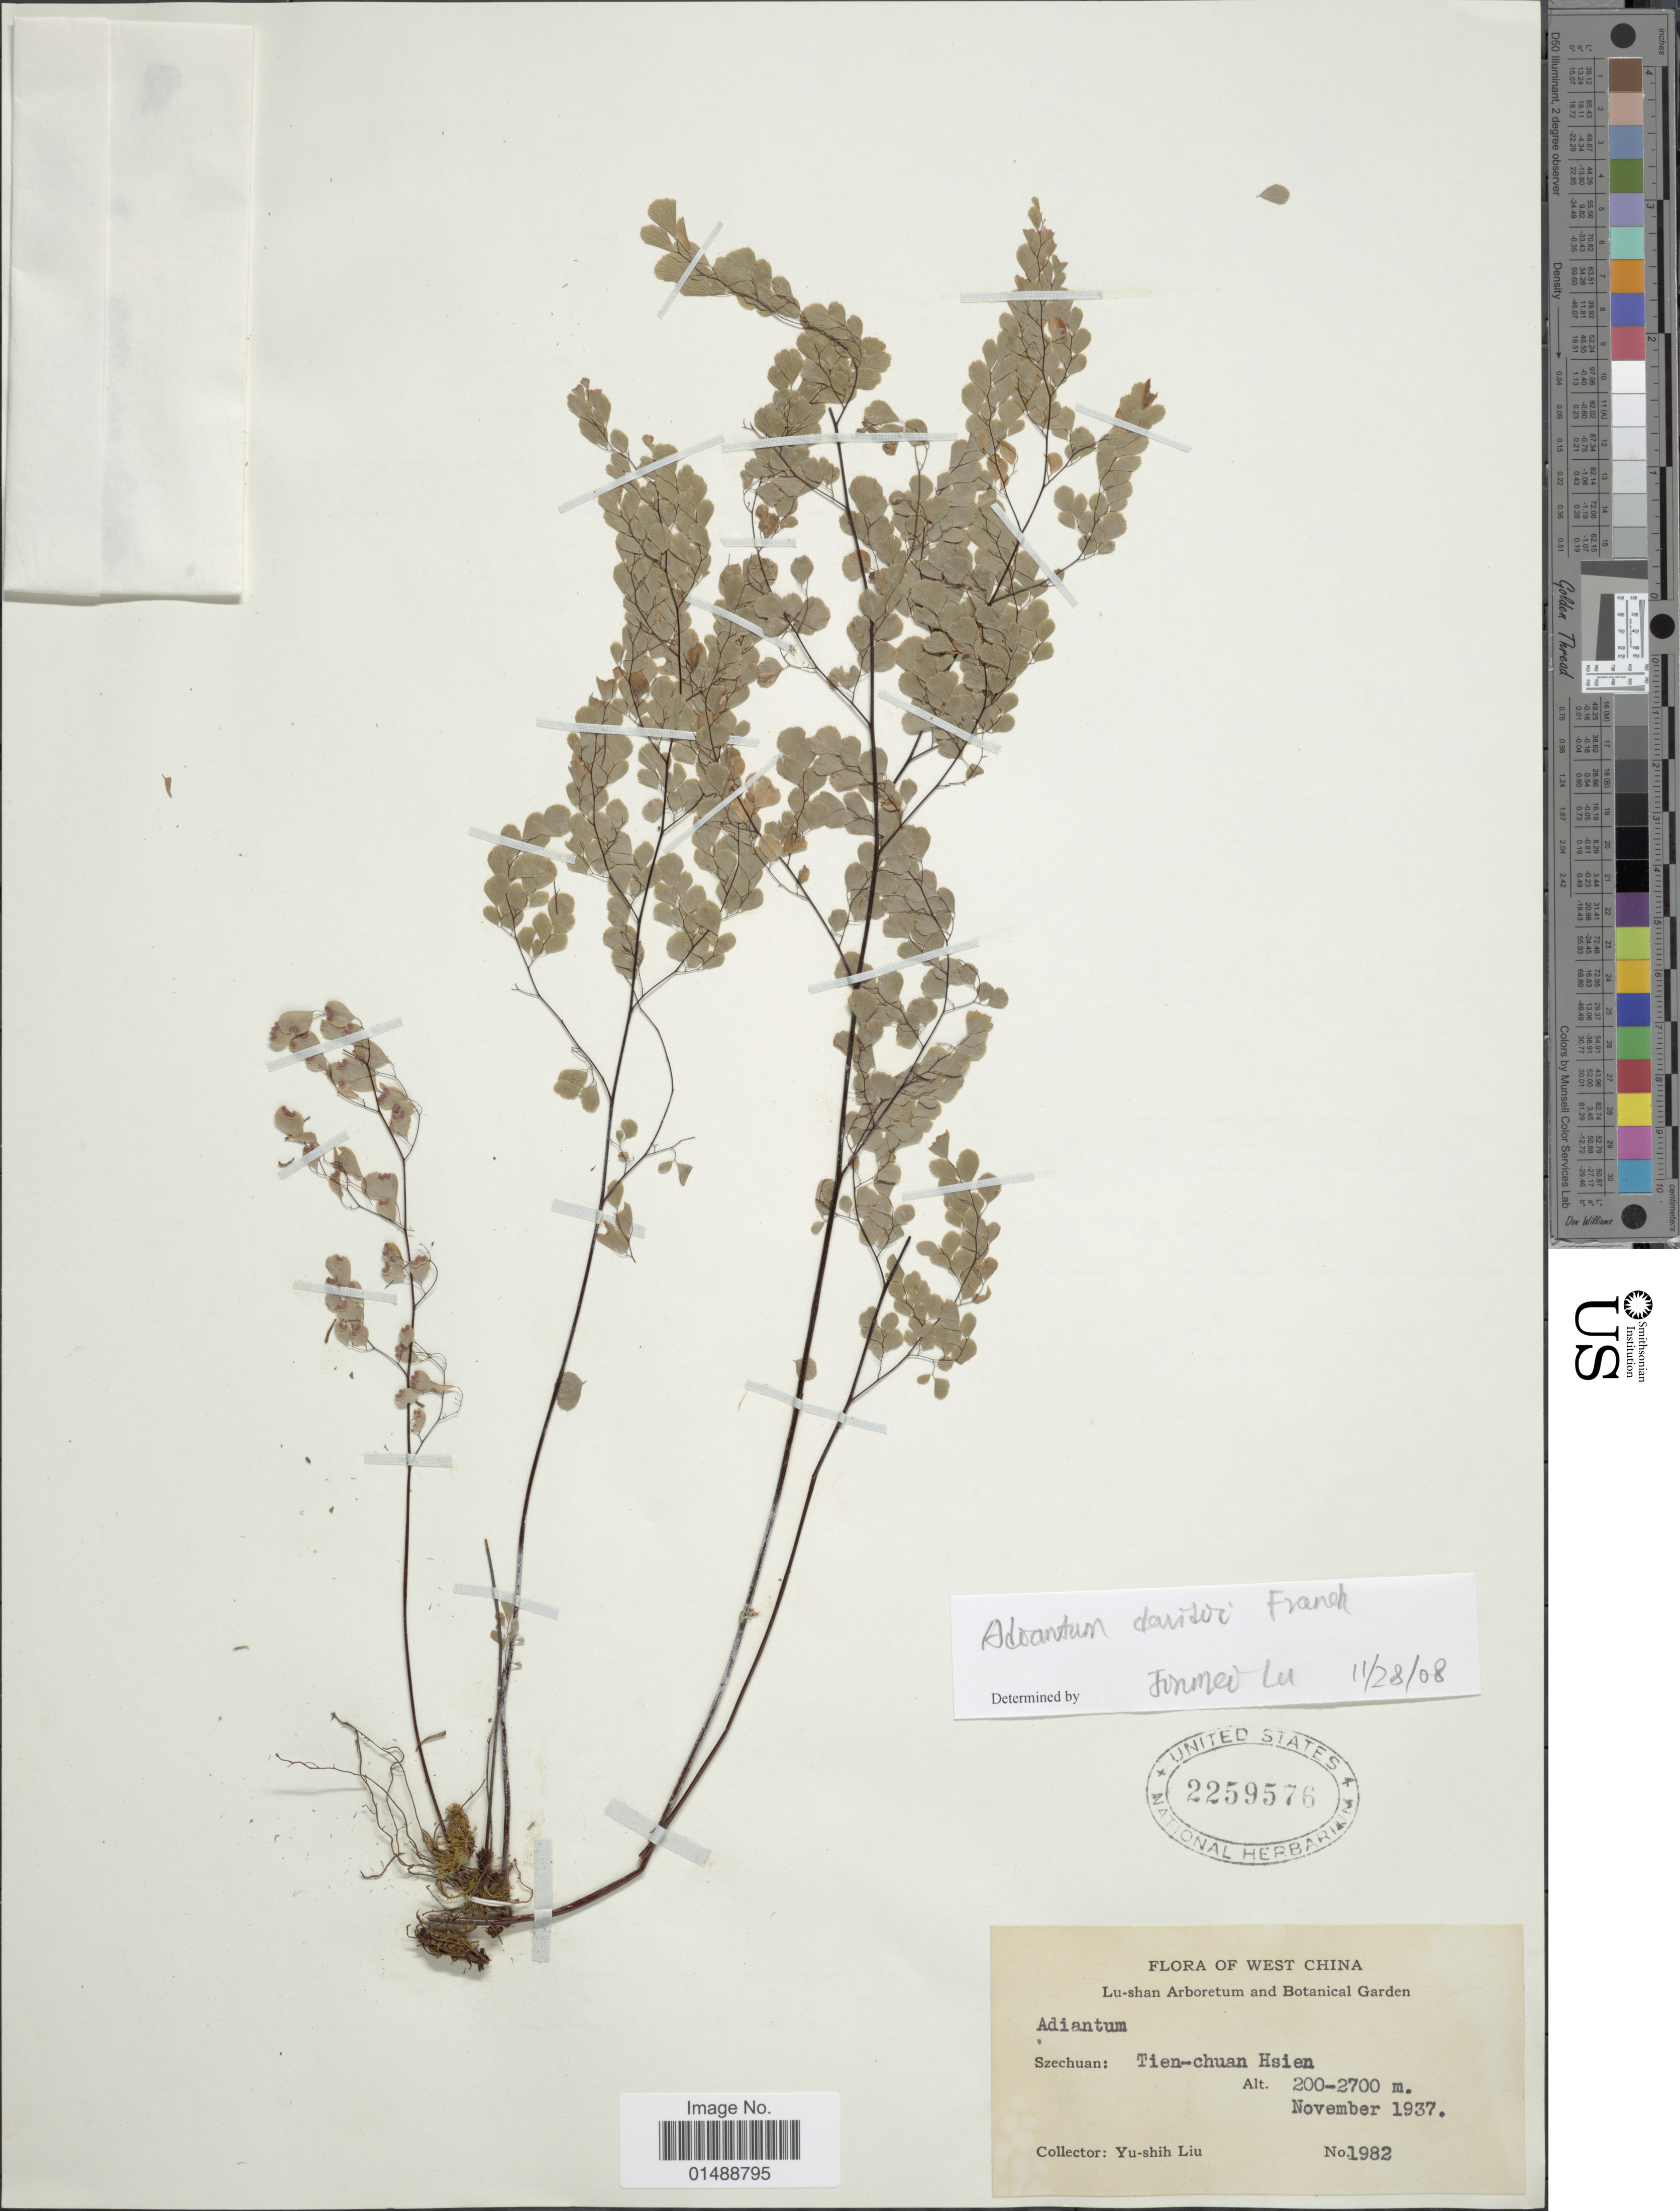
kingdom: Plantae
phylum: Tracheophyta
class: Polypodiopsida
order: Polypodiales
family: Pteridaceae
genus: Adiantum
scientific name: Adiantum sp.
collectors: Y.-S. Liu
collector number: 1982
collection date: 1937-11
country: China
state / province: Sichuan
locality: West China, Szechuan; Tien-chuan Hsien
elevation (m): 200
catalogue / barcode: US 2259576